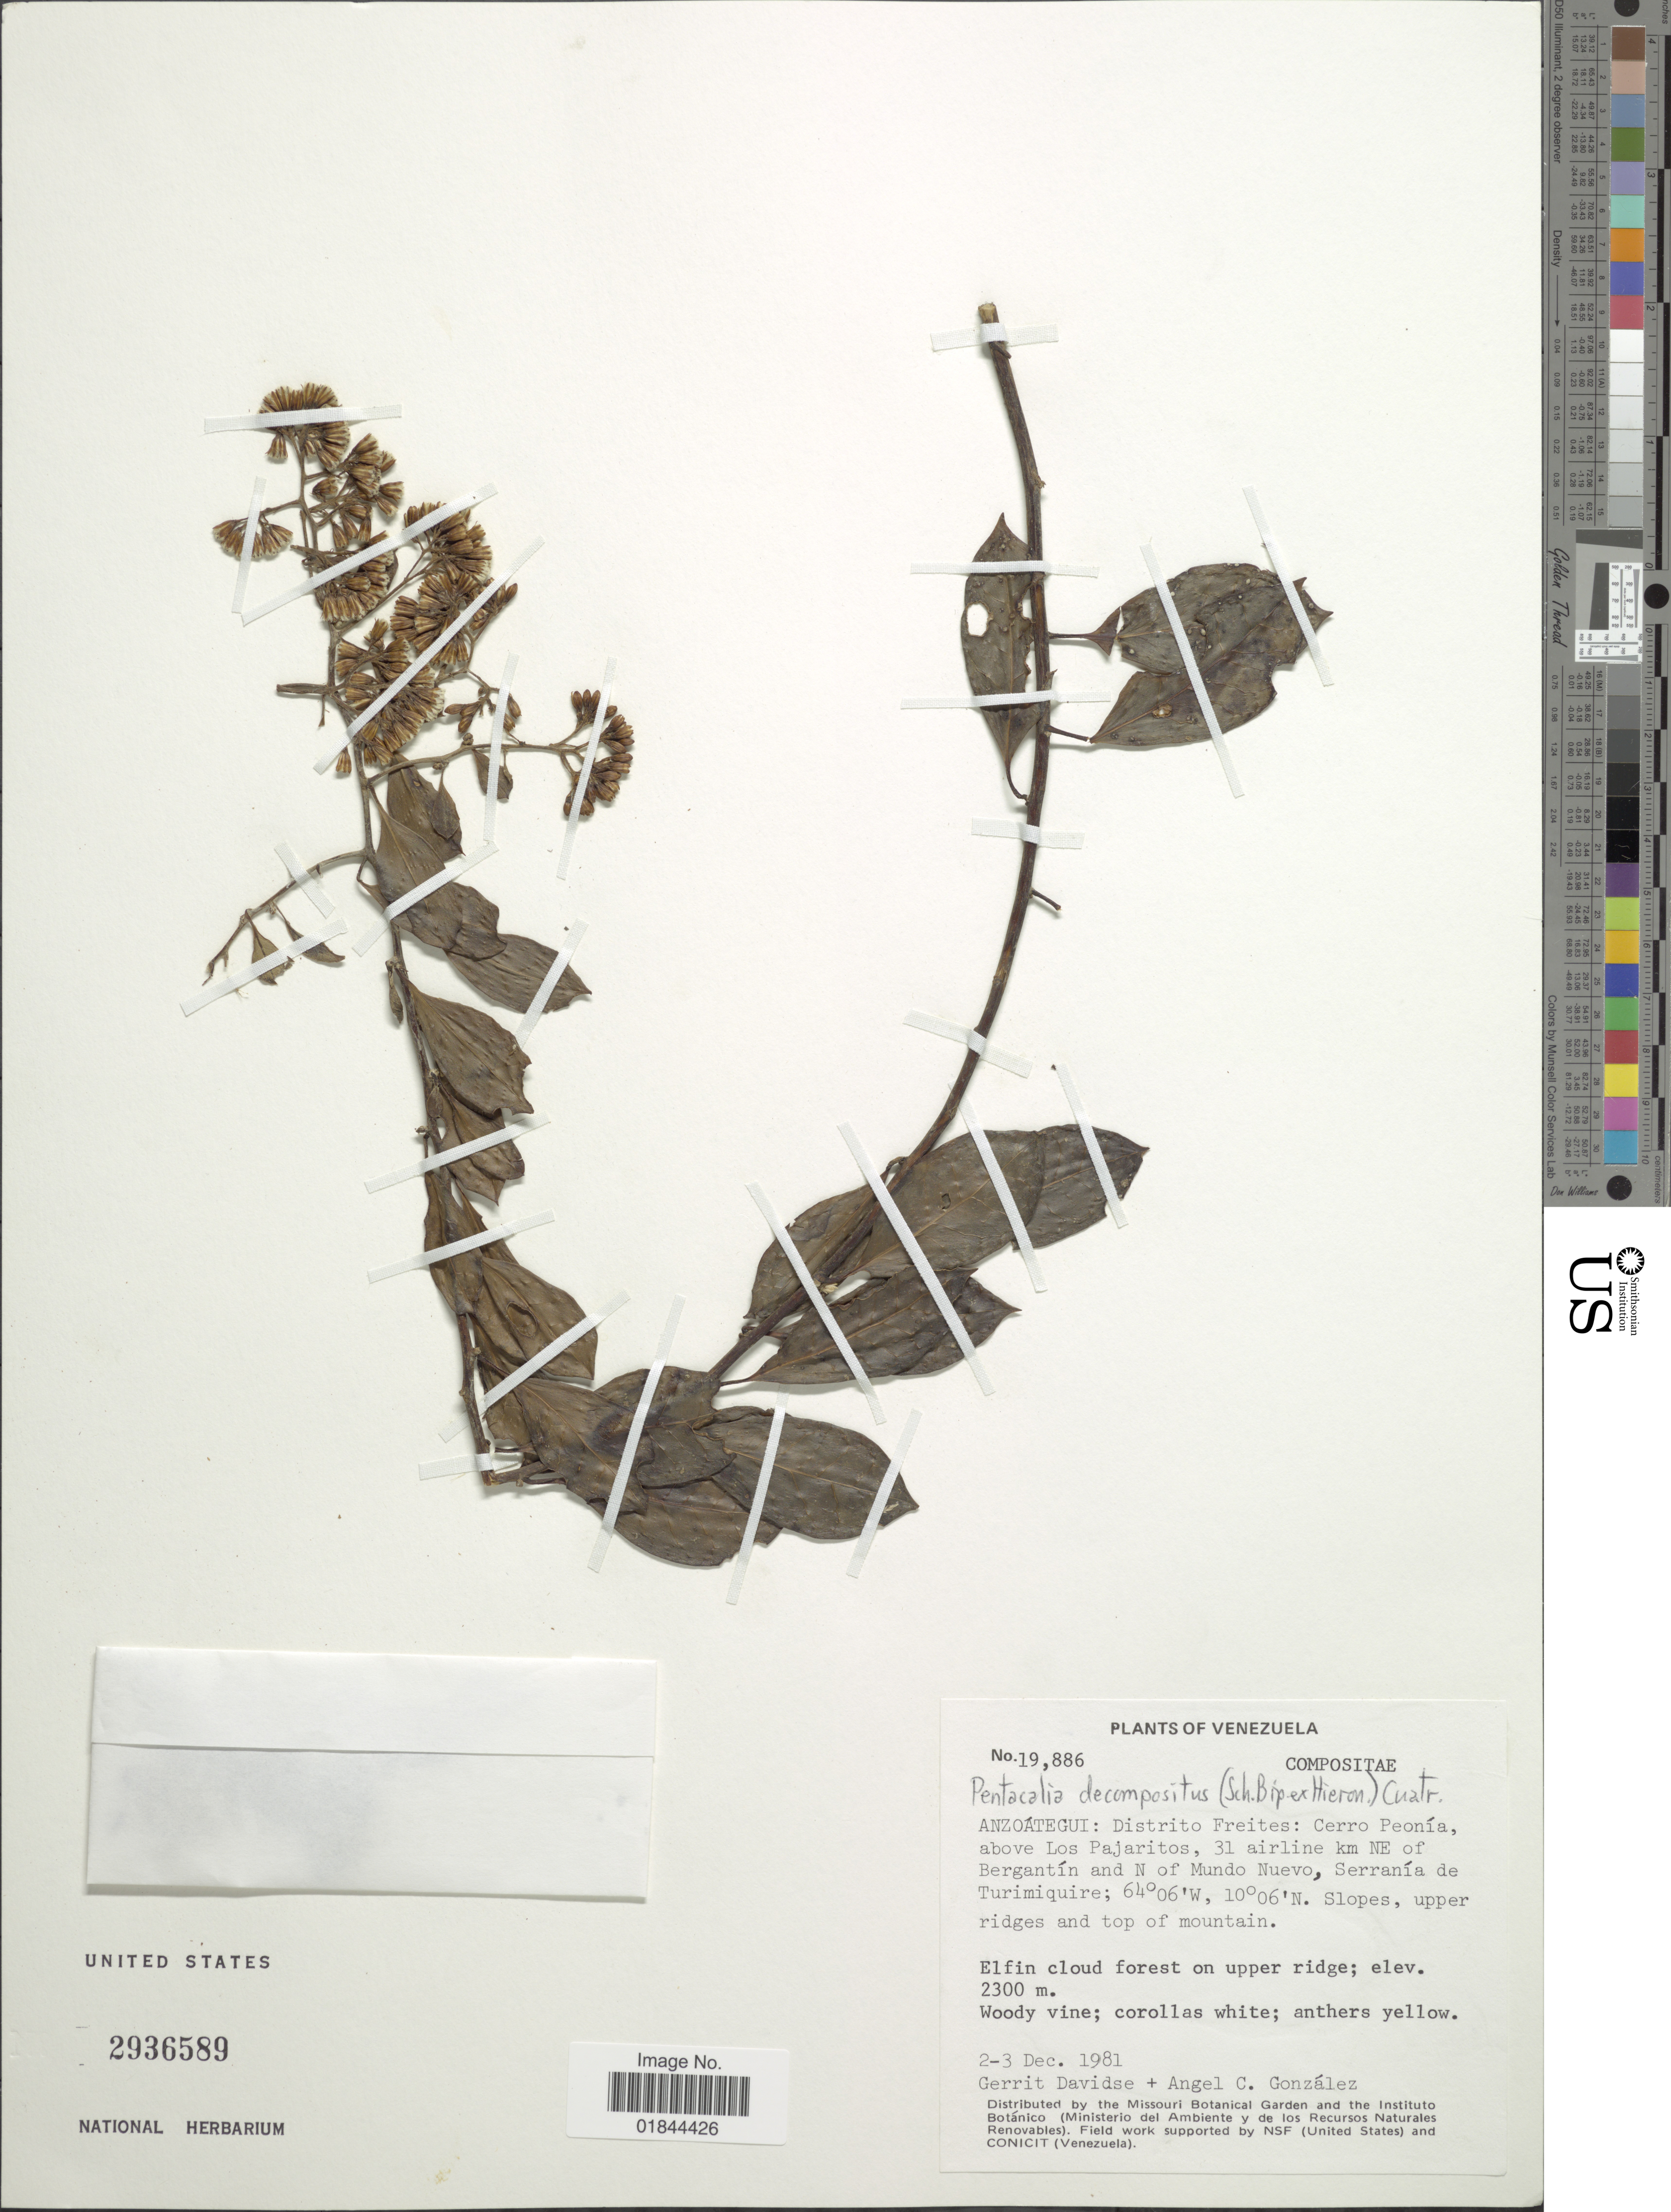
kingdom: Plantae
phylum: Tracheophyta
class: Magnoliopsida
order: Asterales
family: Asteraceae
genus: Pentacalia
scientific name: Pentacalia decomposita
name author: (Sch. Bip. ex Hieron.) Cuatrec.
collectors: G. Davidse & A. C. González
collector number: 19886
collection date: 1981-12-02/1981-12-03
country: Venezuela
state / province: Anzoategui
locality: Distrito Freites: Cerros Peonía above Los Pajaritos, 31 airline km NE of Bergantín and N of Mundo Nuevo, Serranía de Turimiquire, Slopes, upper ridges and top of mountain, Elfin cloud forest on upper ridge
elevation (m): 2300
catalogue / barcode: US 2936589